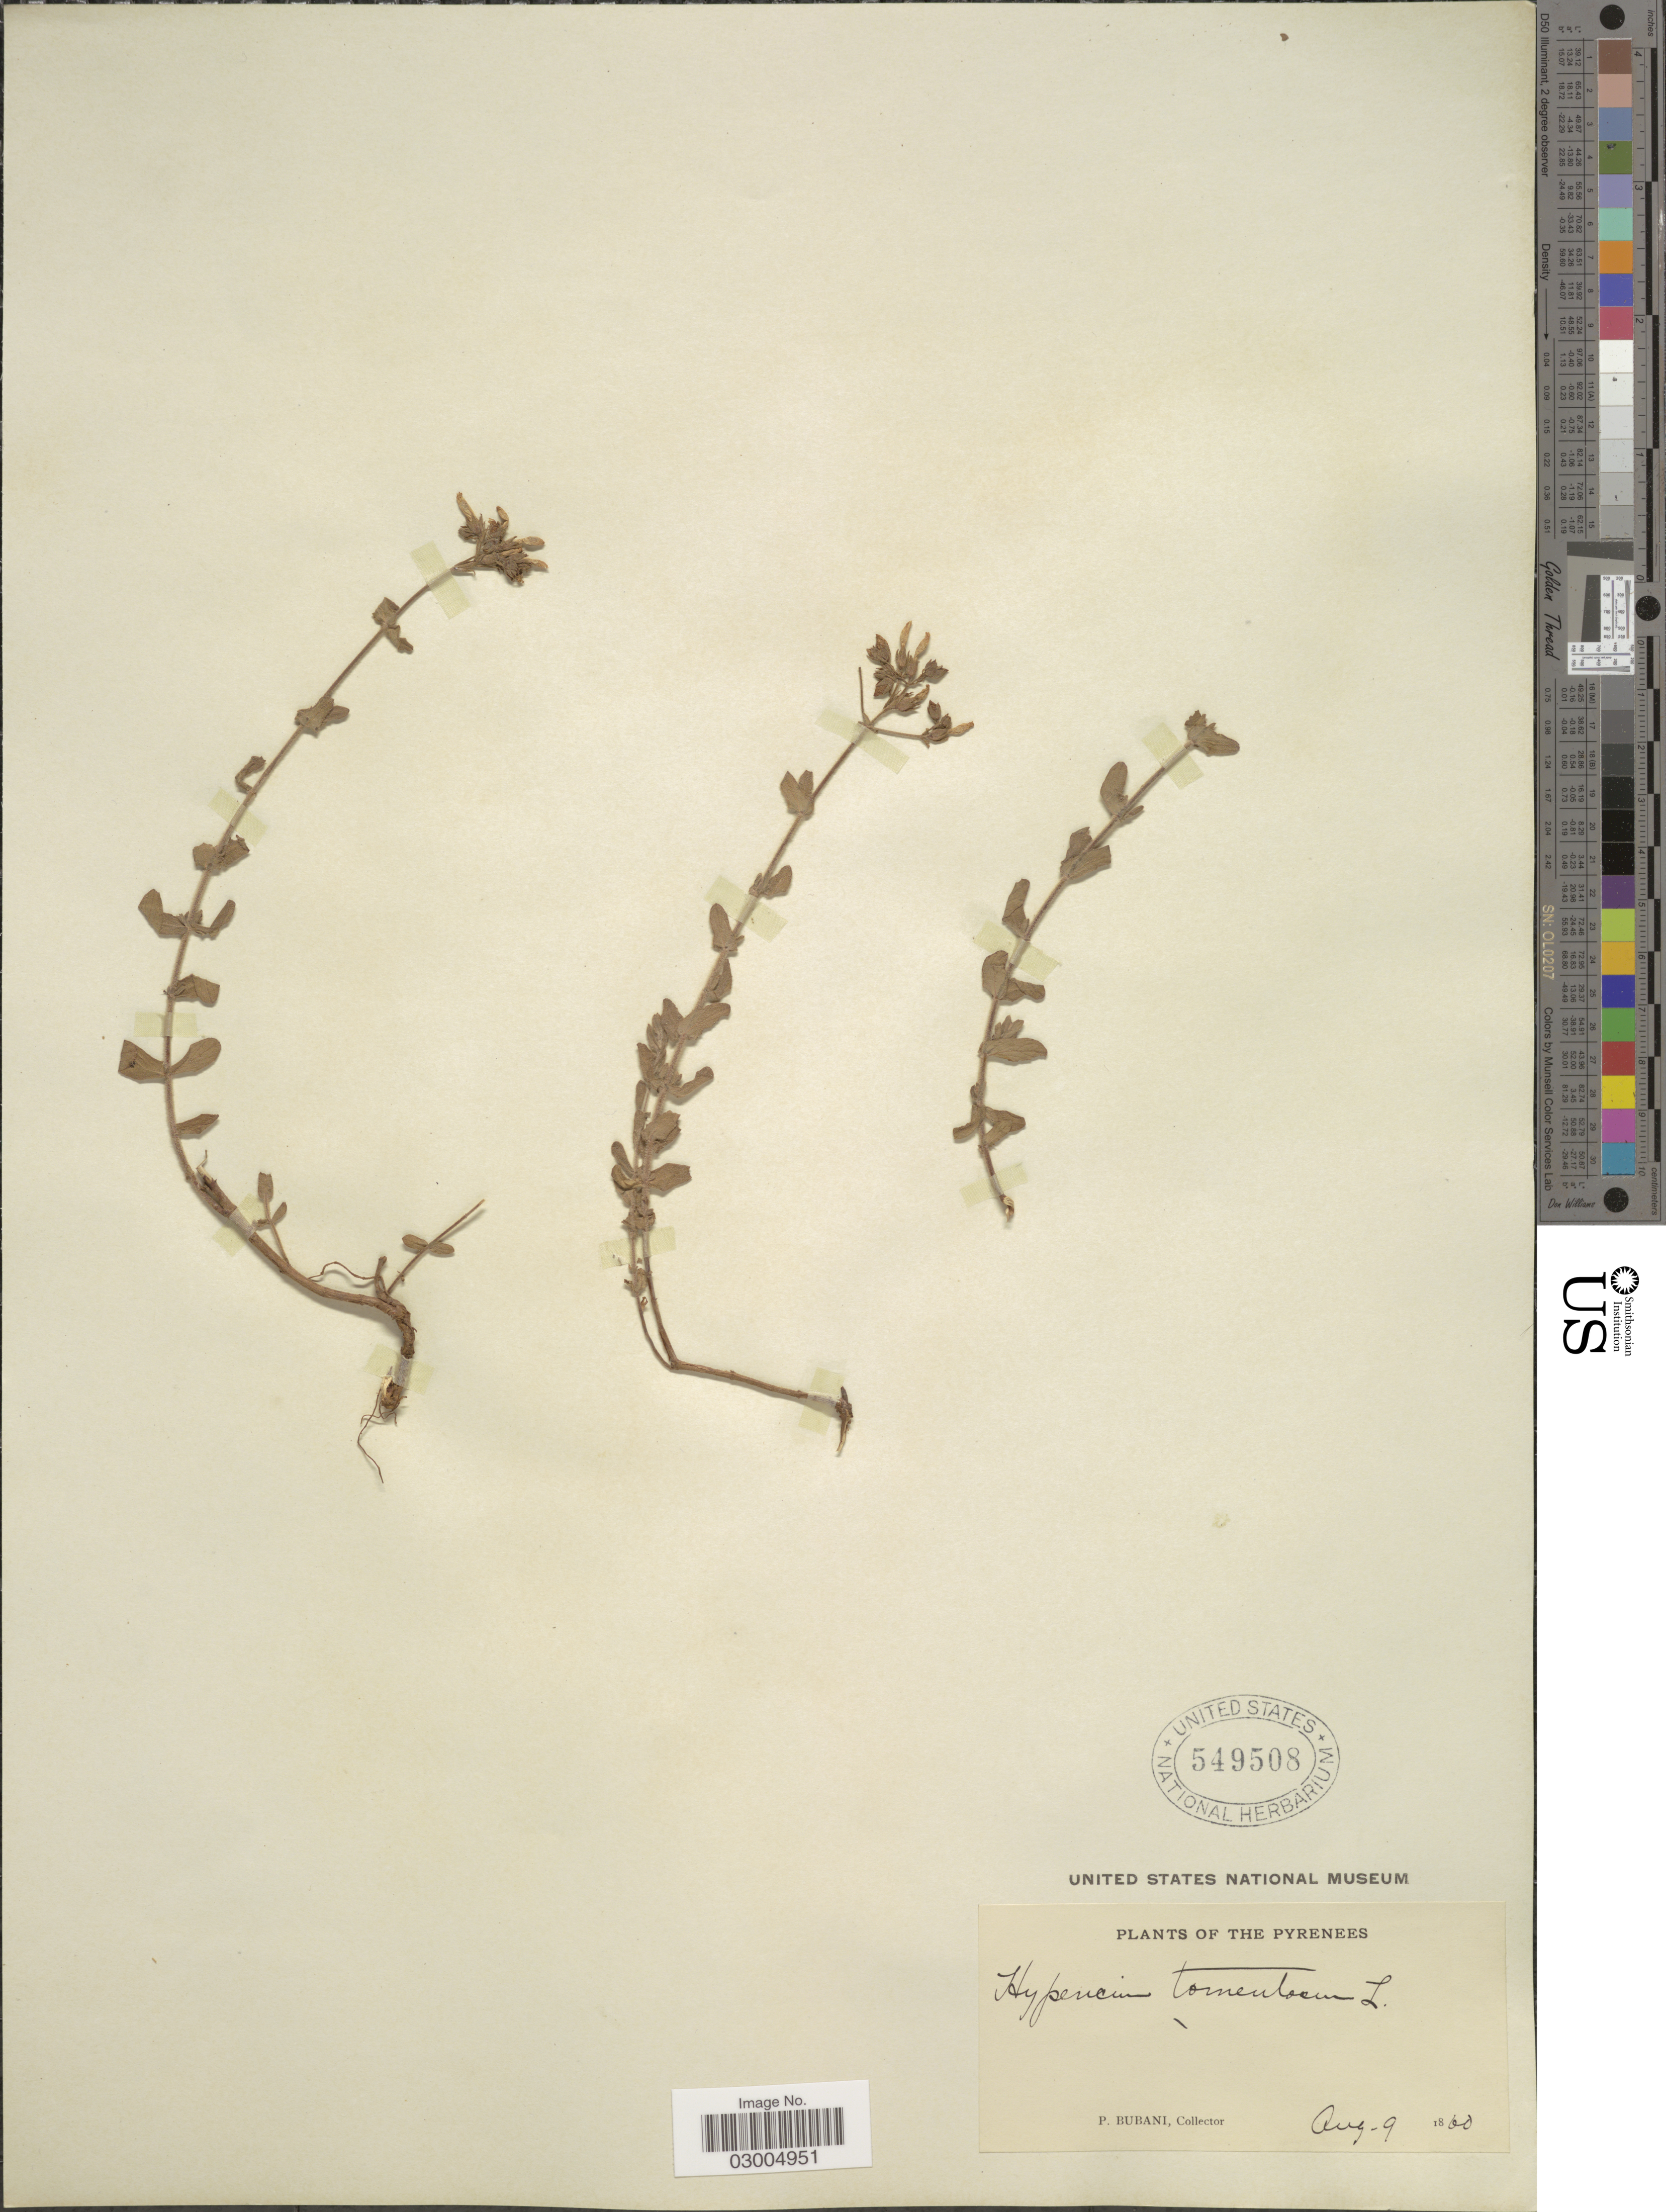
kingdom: Plantae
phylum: Tracheophyta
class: Magnoliopsida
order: Malpighiales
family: Hypericaceae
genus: Hypericum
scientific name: Hypericum tomentosum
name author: L.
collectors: P. Bubani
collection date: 1860-08-09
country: France / Spain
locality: The Pyrenees.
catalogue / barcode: US 549508